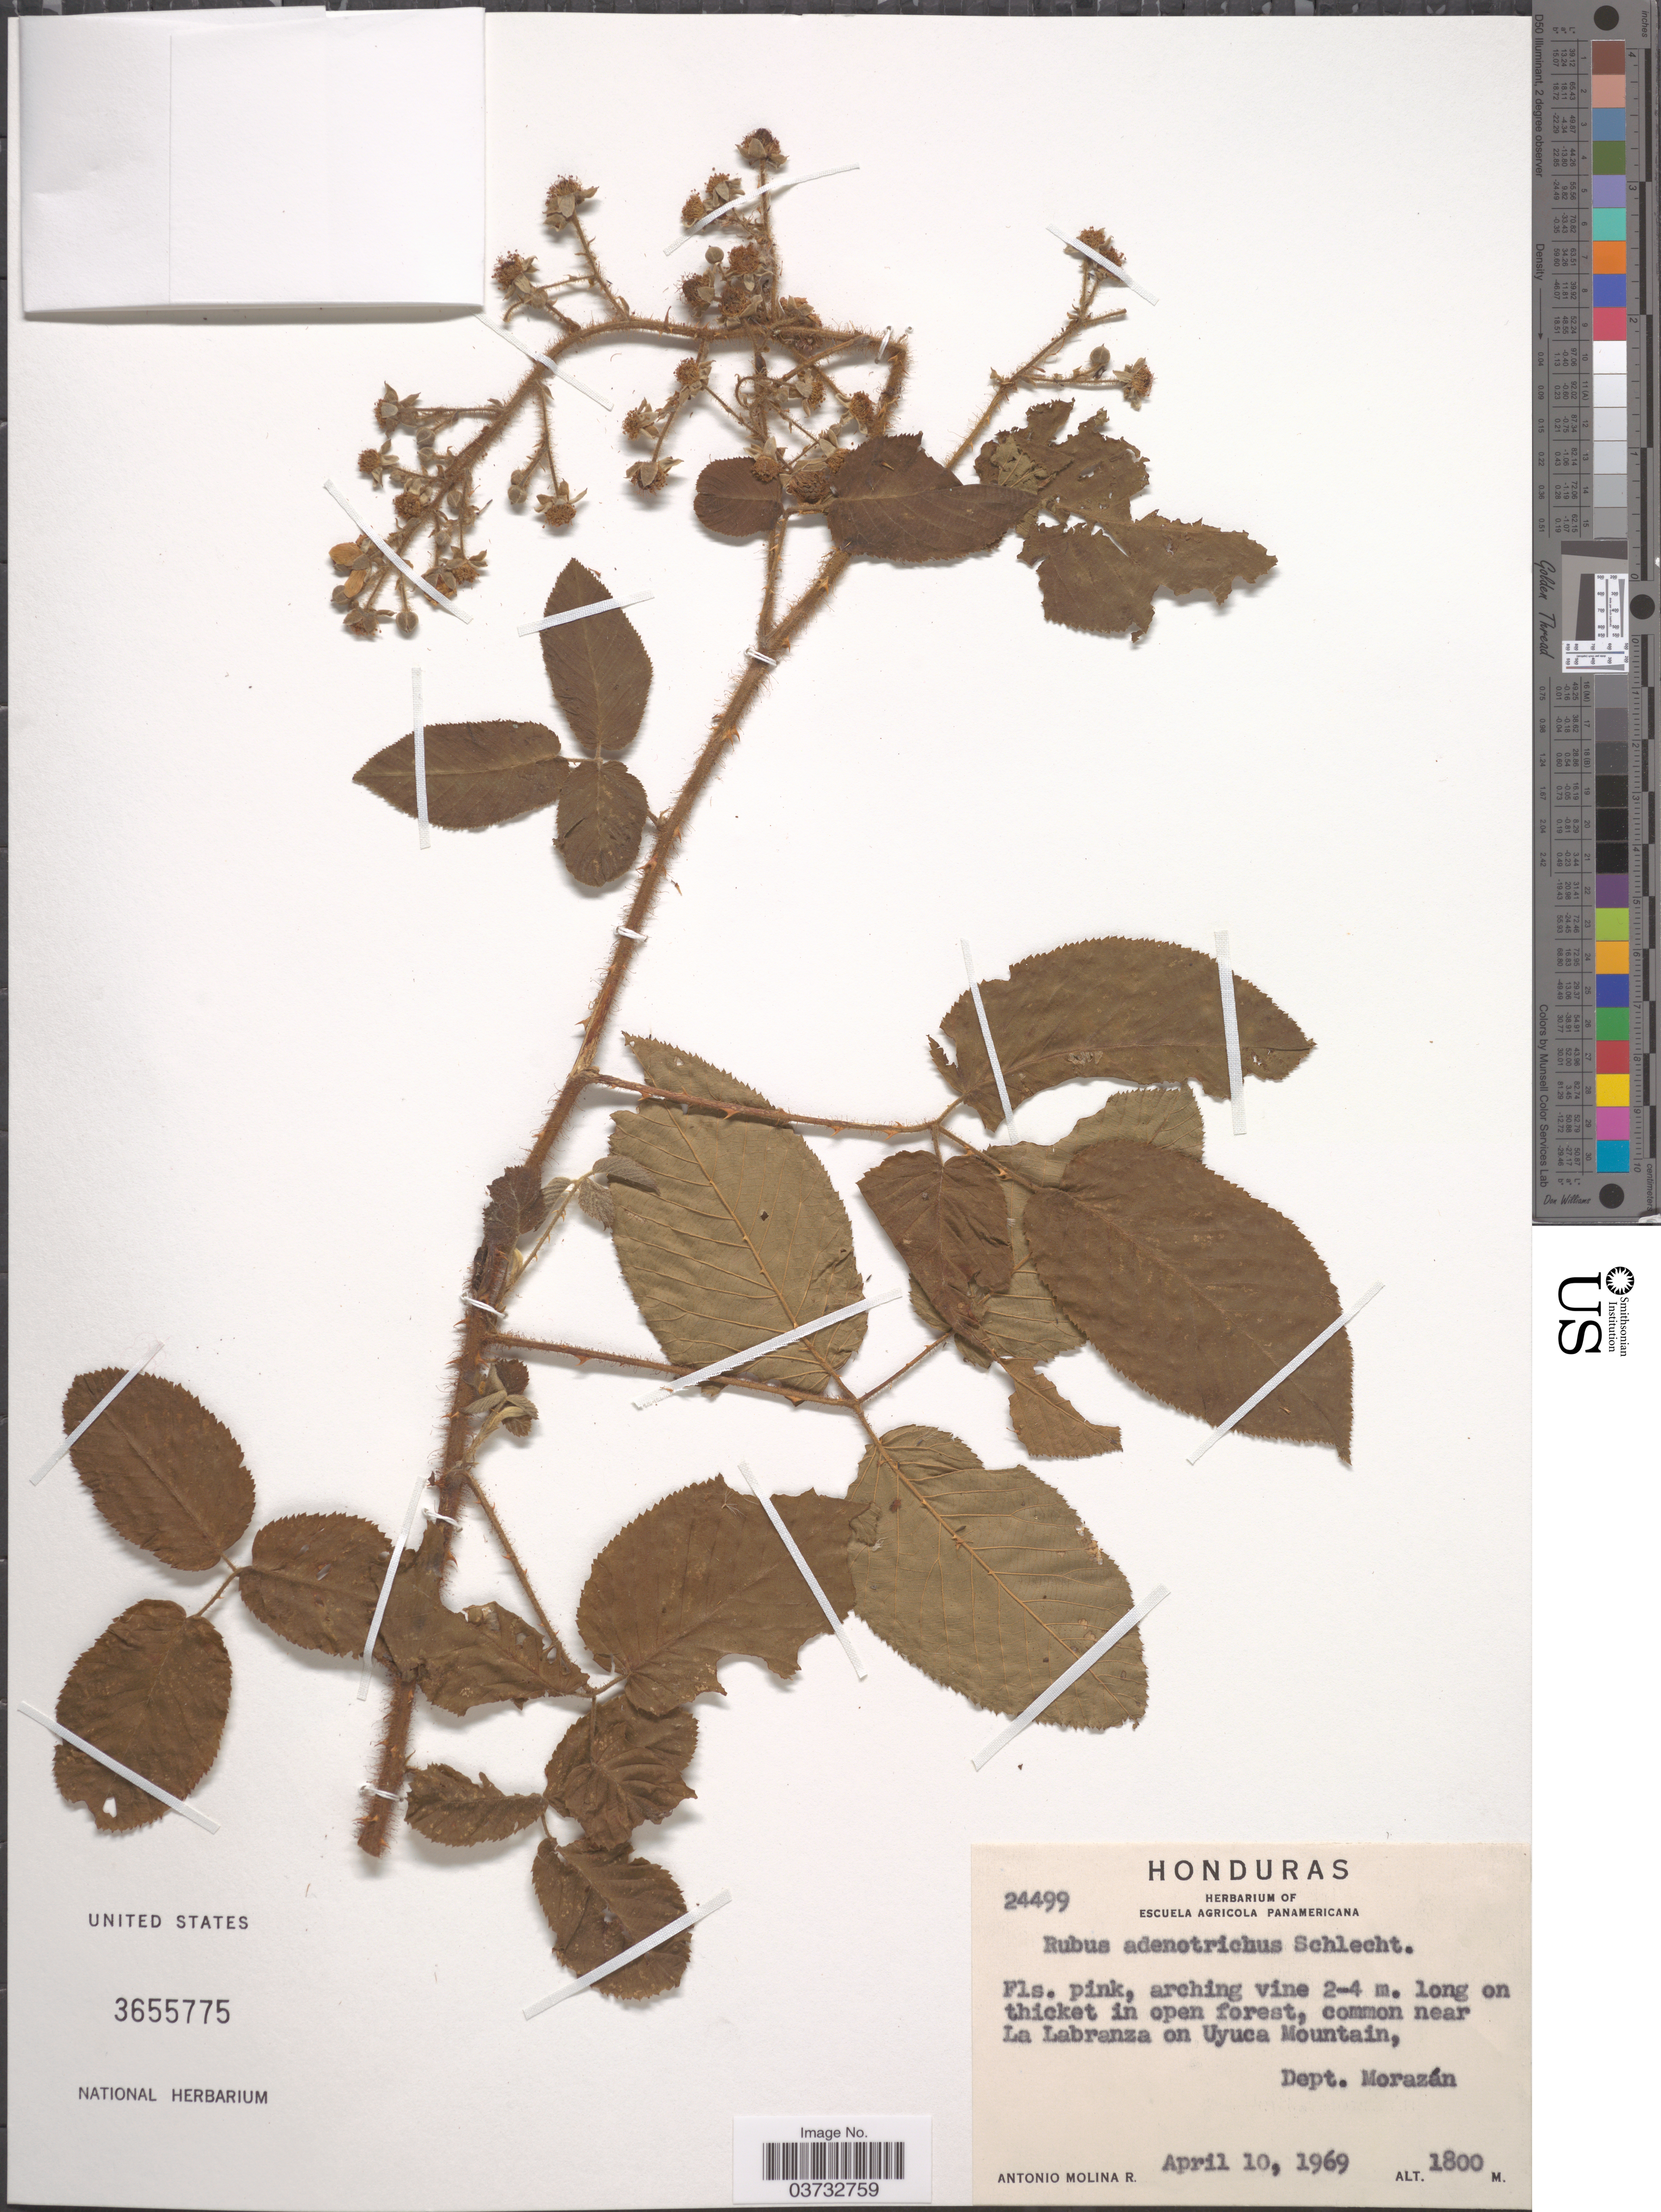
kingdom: Plantae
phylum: Tracheophyta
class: Magnoliopsida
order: Rosales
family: Rosaceae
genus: Rubus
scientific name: Rubus adenotrichos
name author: Schltdl.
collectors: A. Molina R.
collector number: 24499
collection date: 1969-04-10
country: Honduras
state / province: Fco. Morazán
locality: Near La Labranza on Uyuca Mountain, Dept. Morazán.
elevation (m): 1800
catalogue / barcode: US 3655775